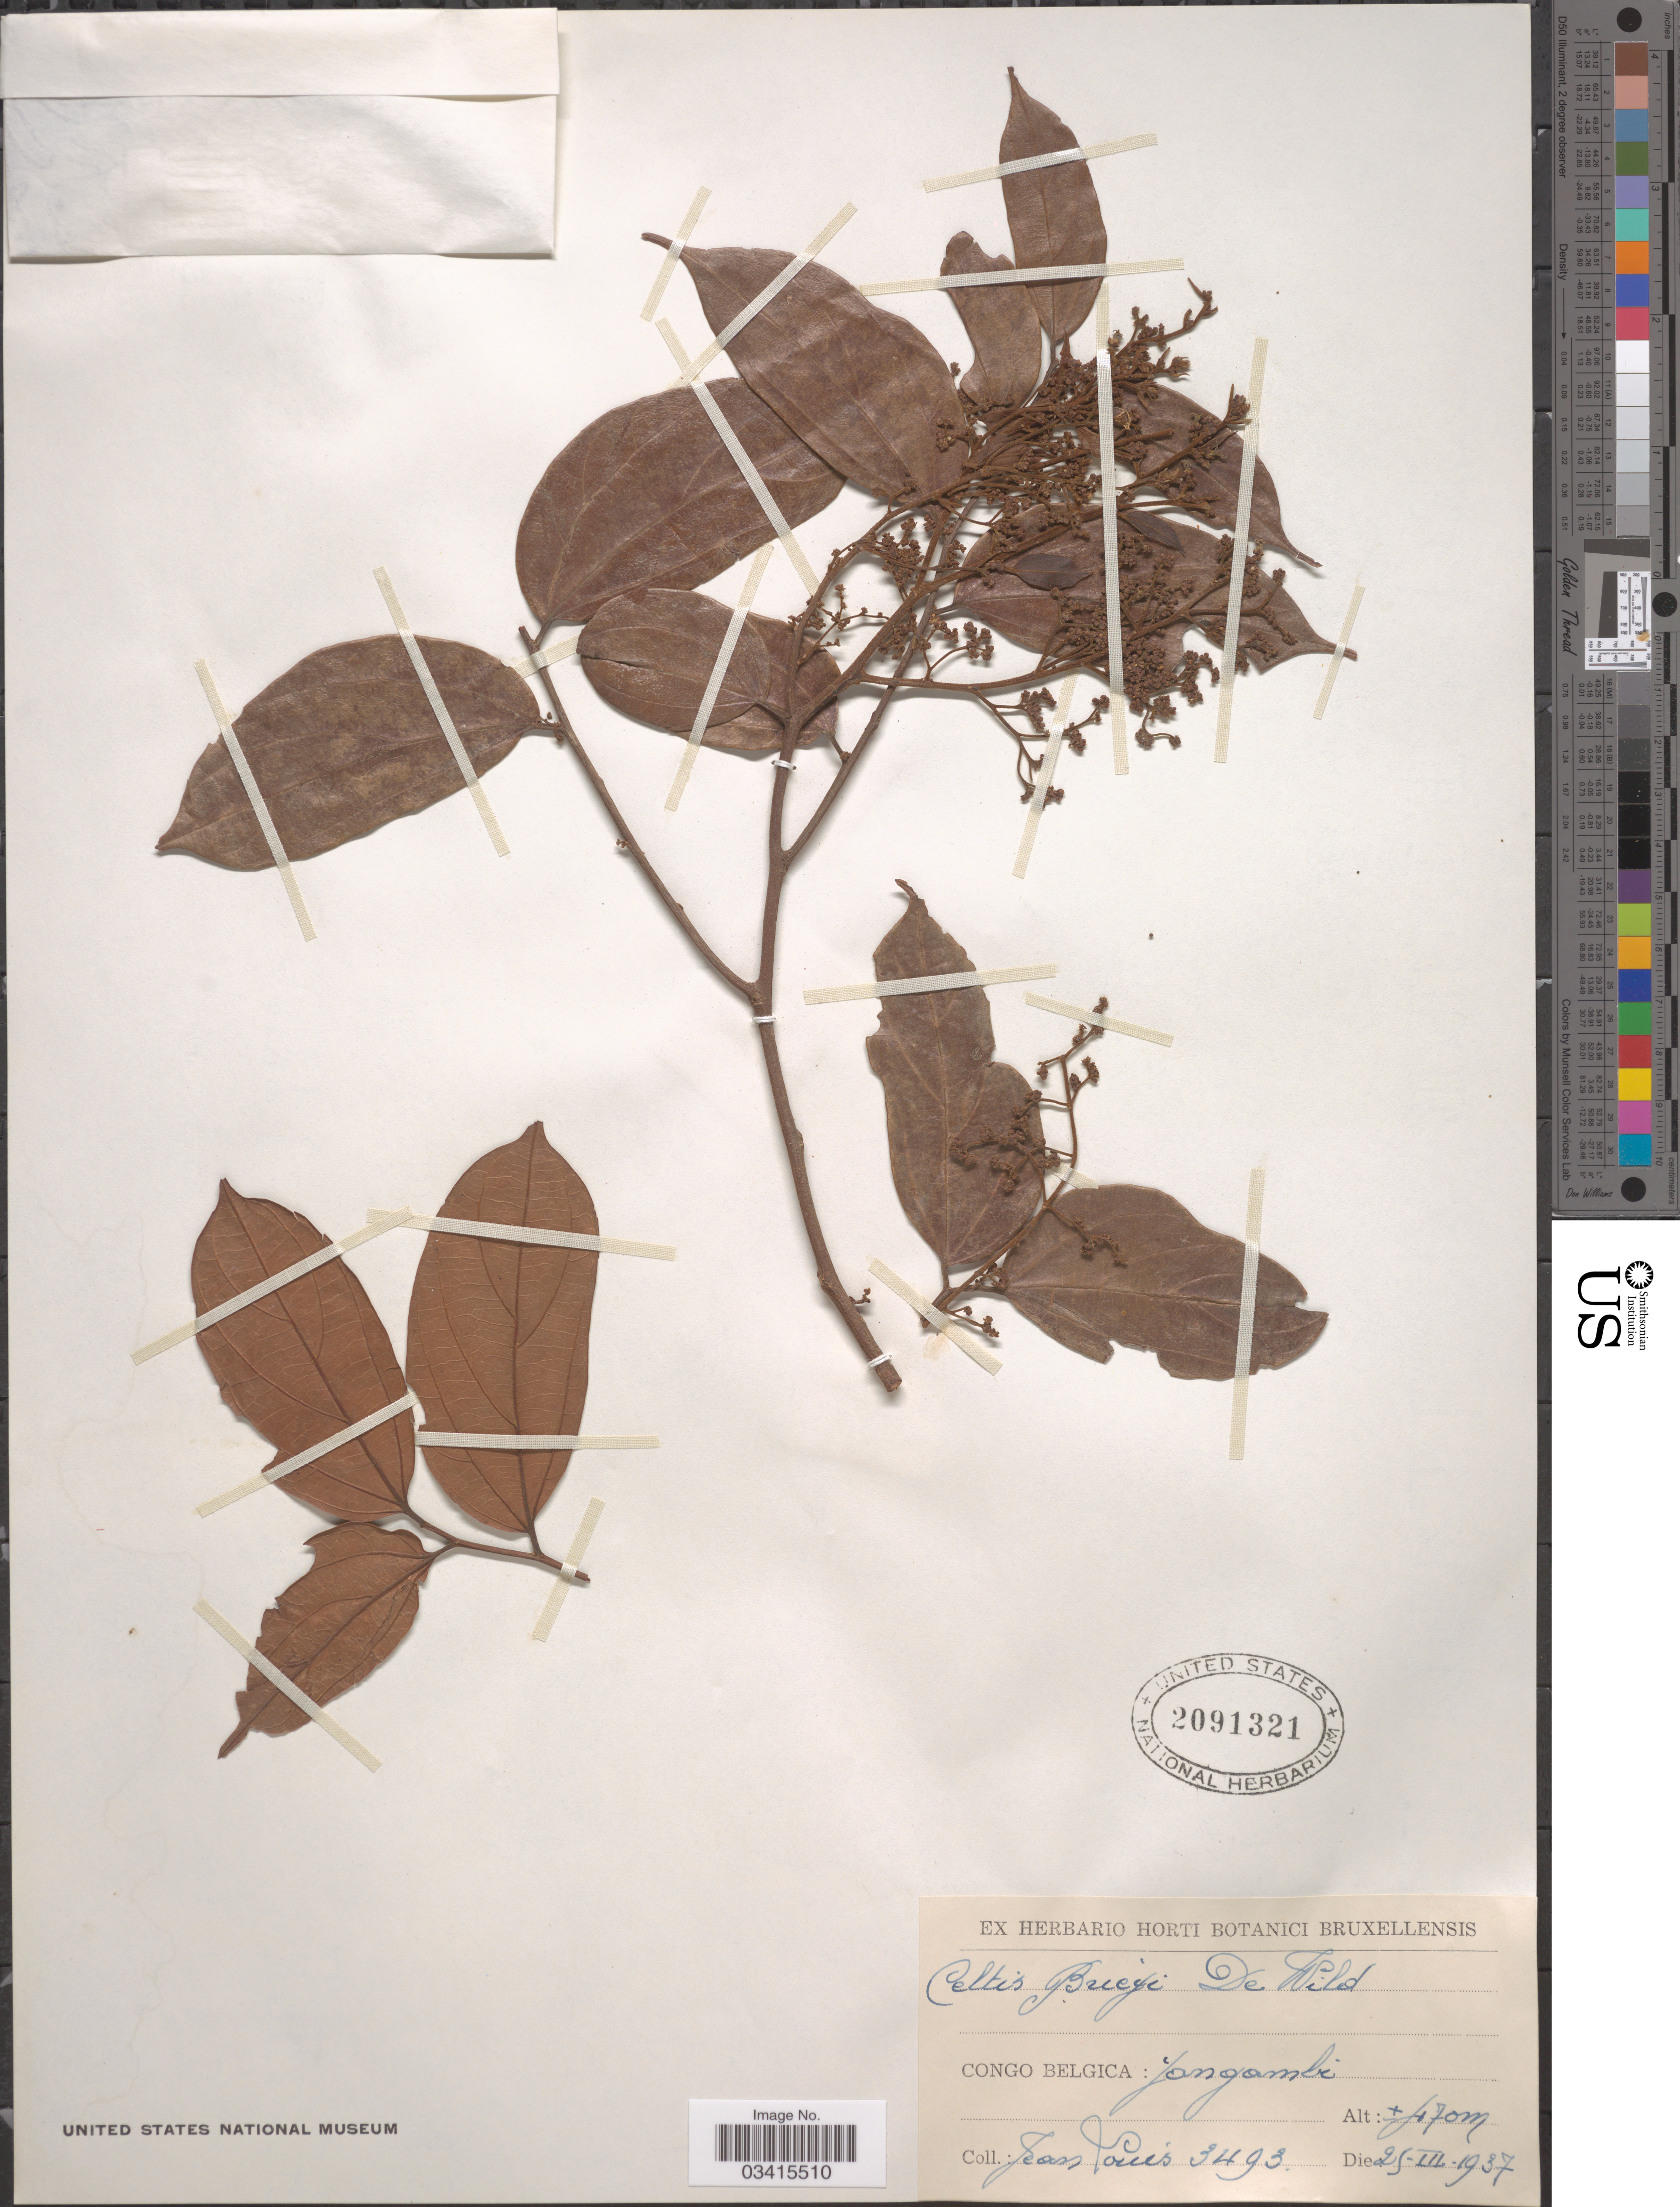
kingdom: Plantae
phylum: Tracheophyta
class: Magnoliopsida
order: Rosales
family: Cannabaceae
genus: Celtis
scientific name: Celtis tessmannii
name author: Rendle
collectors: J. Louis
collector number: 3493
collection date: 1937-03-25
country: Congo, Democratic Republic of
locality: Congo Belgica: Yangambi.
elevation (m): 470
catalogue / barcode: US 2091321